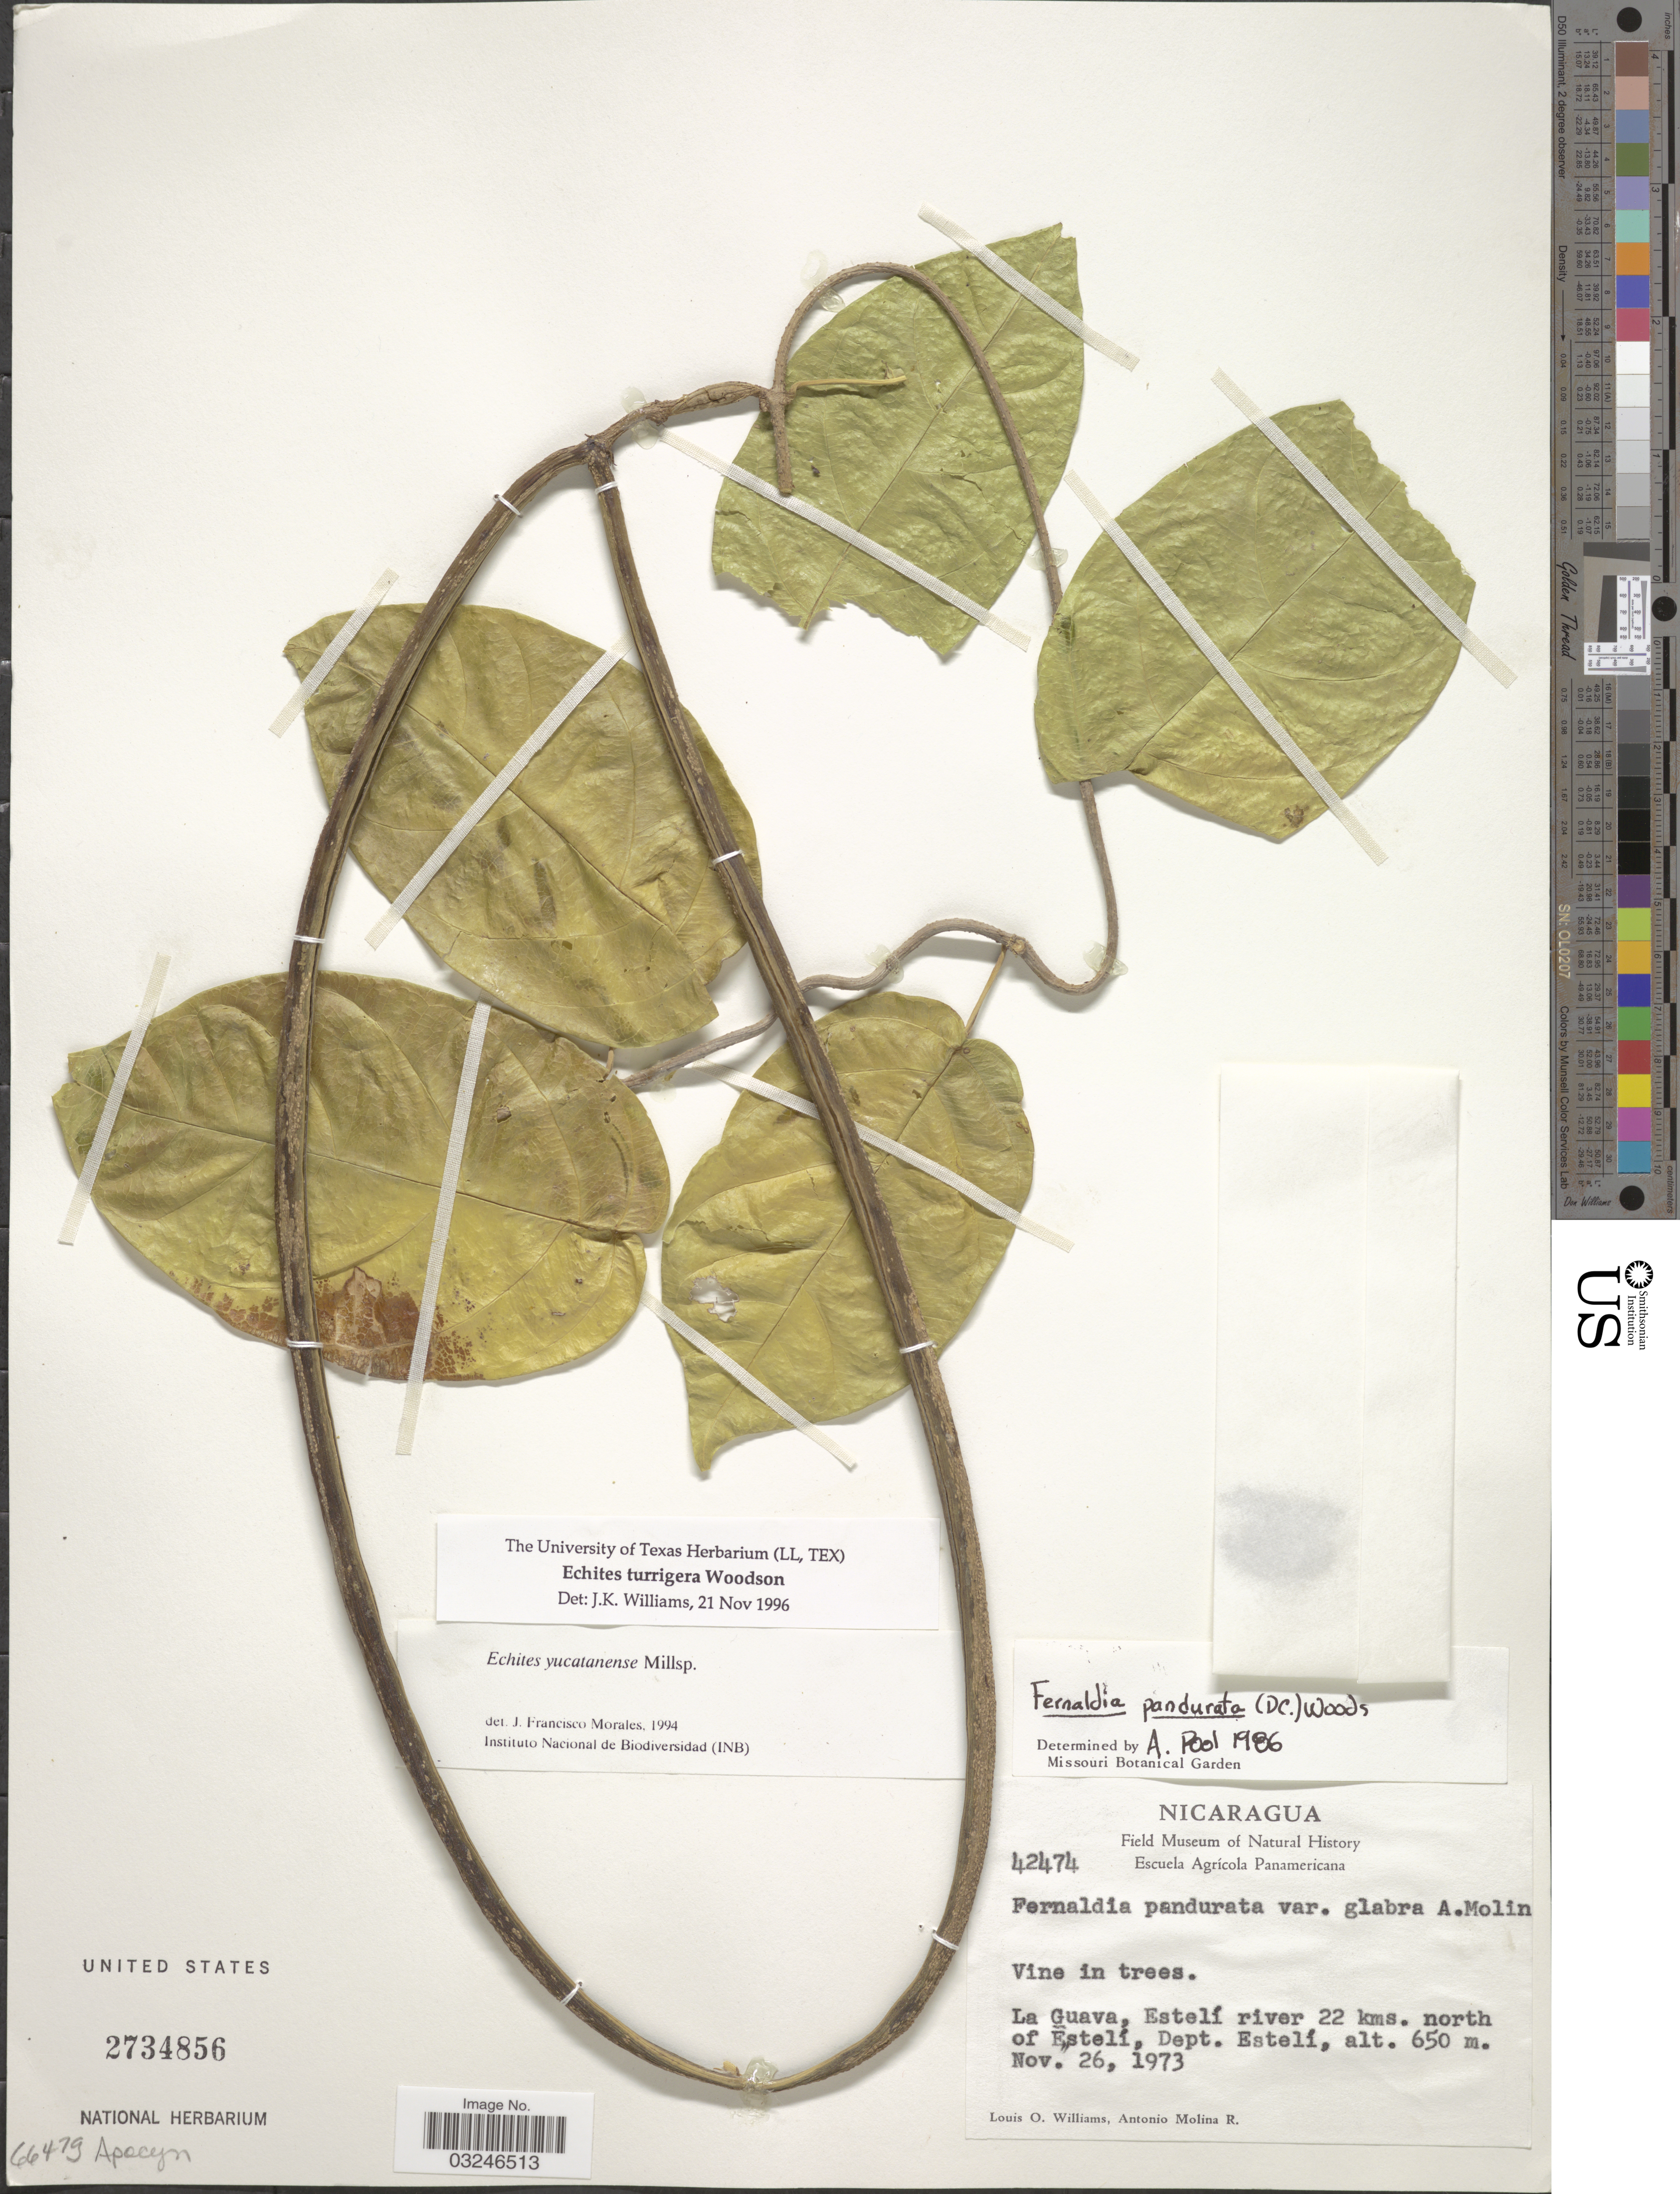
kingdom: Plantae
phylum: Tracheophyta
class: Magnoliopsida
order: Gentianales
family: Apocynaceae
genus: Fernaldia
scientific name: Fernaldia pandurata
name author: (A. DC.) Woodson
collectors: L. O. Williams & A. Molina R.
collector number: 42474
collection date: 1973-11-26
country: Nicaragua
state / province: Esteli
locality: La Guava, Estelí river 22 kms. north of Estelí, Dept. Estelí.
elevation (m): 650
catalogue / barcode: US 2734856